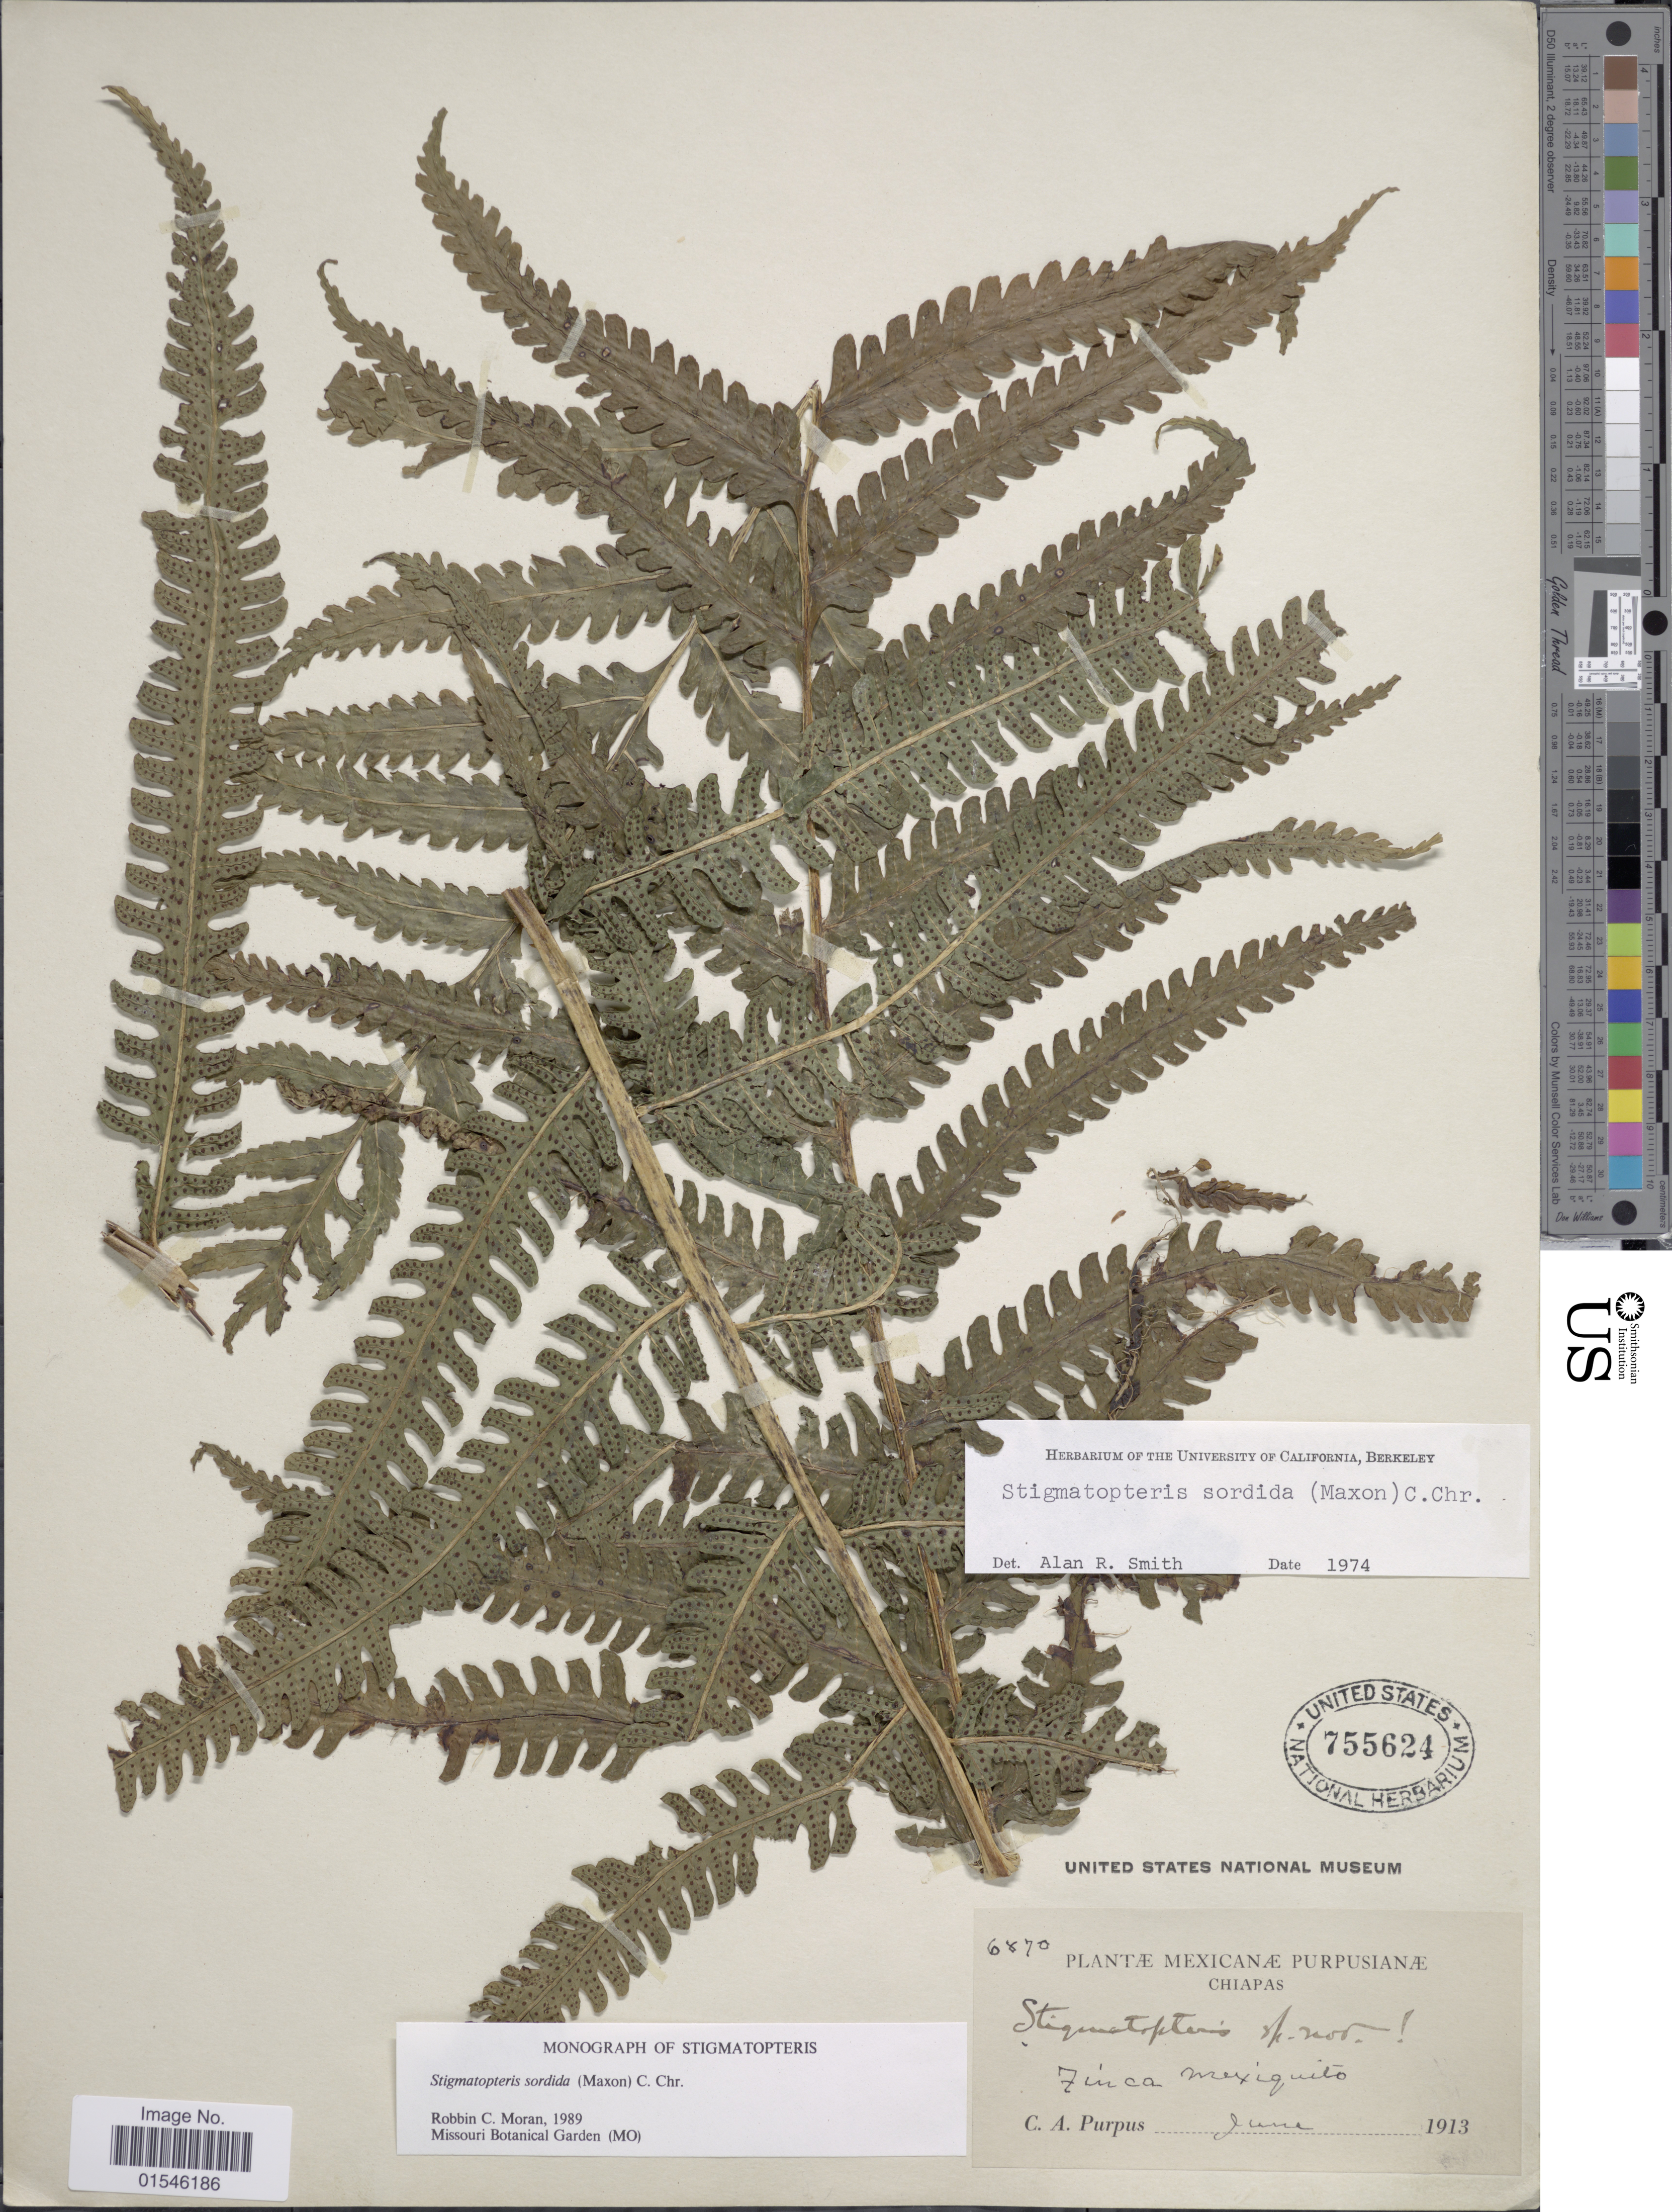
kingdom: Plantae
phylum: Tracheophyta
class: Polypodiopsida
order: Polypodiales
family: Dryopteridaceae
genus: Stigmatopteris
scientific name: Stigmatopteris sordida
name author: (Maxon) C. Chr.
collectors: C. A. Purpus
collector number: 6870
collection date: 1913-06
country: Mexico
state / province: Chiapas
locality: Finca Mexiquito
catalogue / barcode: US 755624